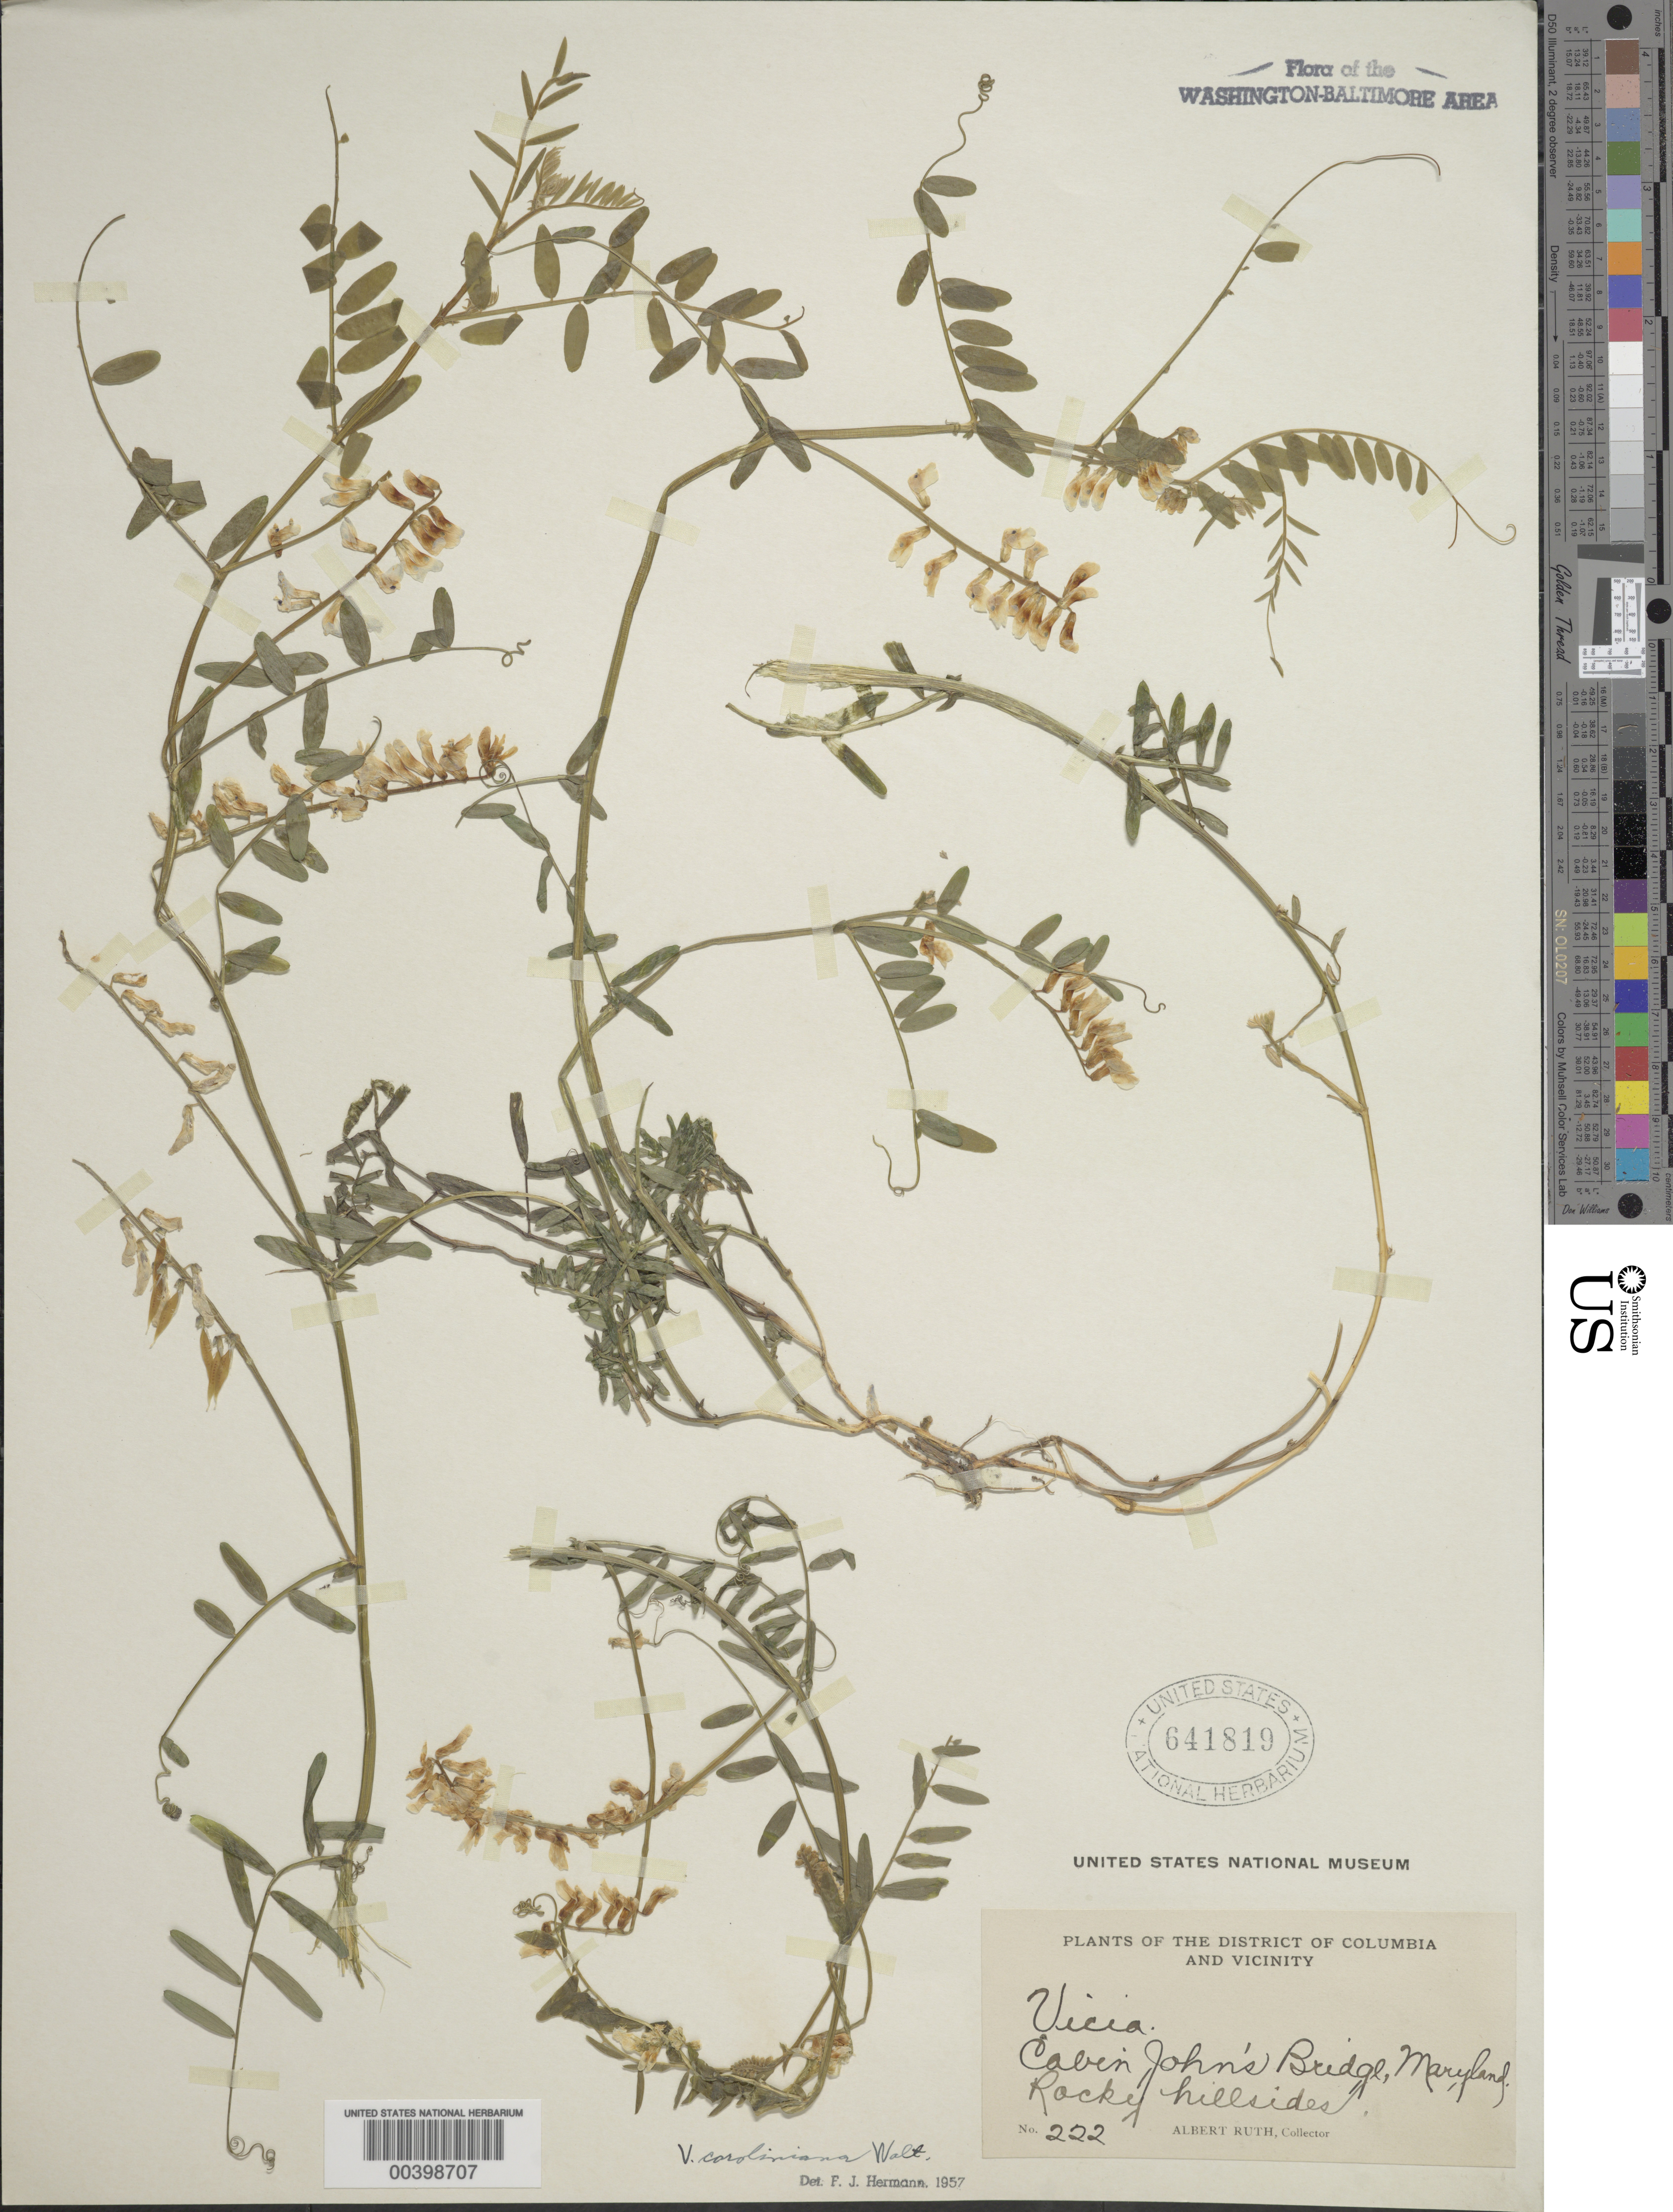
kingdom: Plantae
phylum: Tracheophyta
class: Magnoliopsida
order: Fabales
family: Fabaceae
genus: Vicia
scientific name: Vicia caroliniana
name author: Walter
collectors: A. Ruth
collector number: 222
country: United States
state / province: Maryland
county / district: Montgomery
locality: Near Cabin John Bridge C. & O. Canal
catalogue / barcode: US 641819